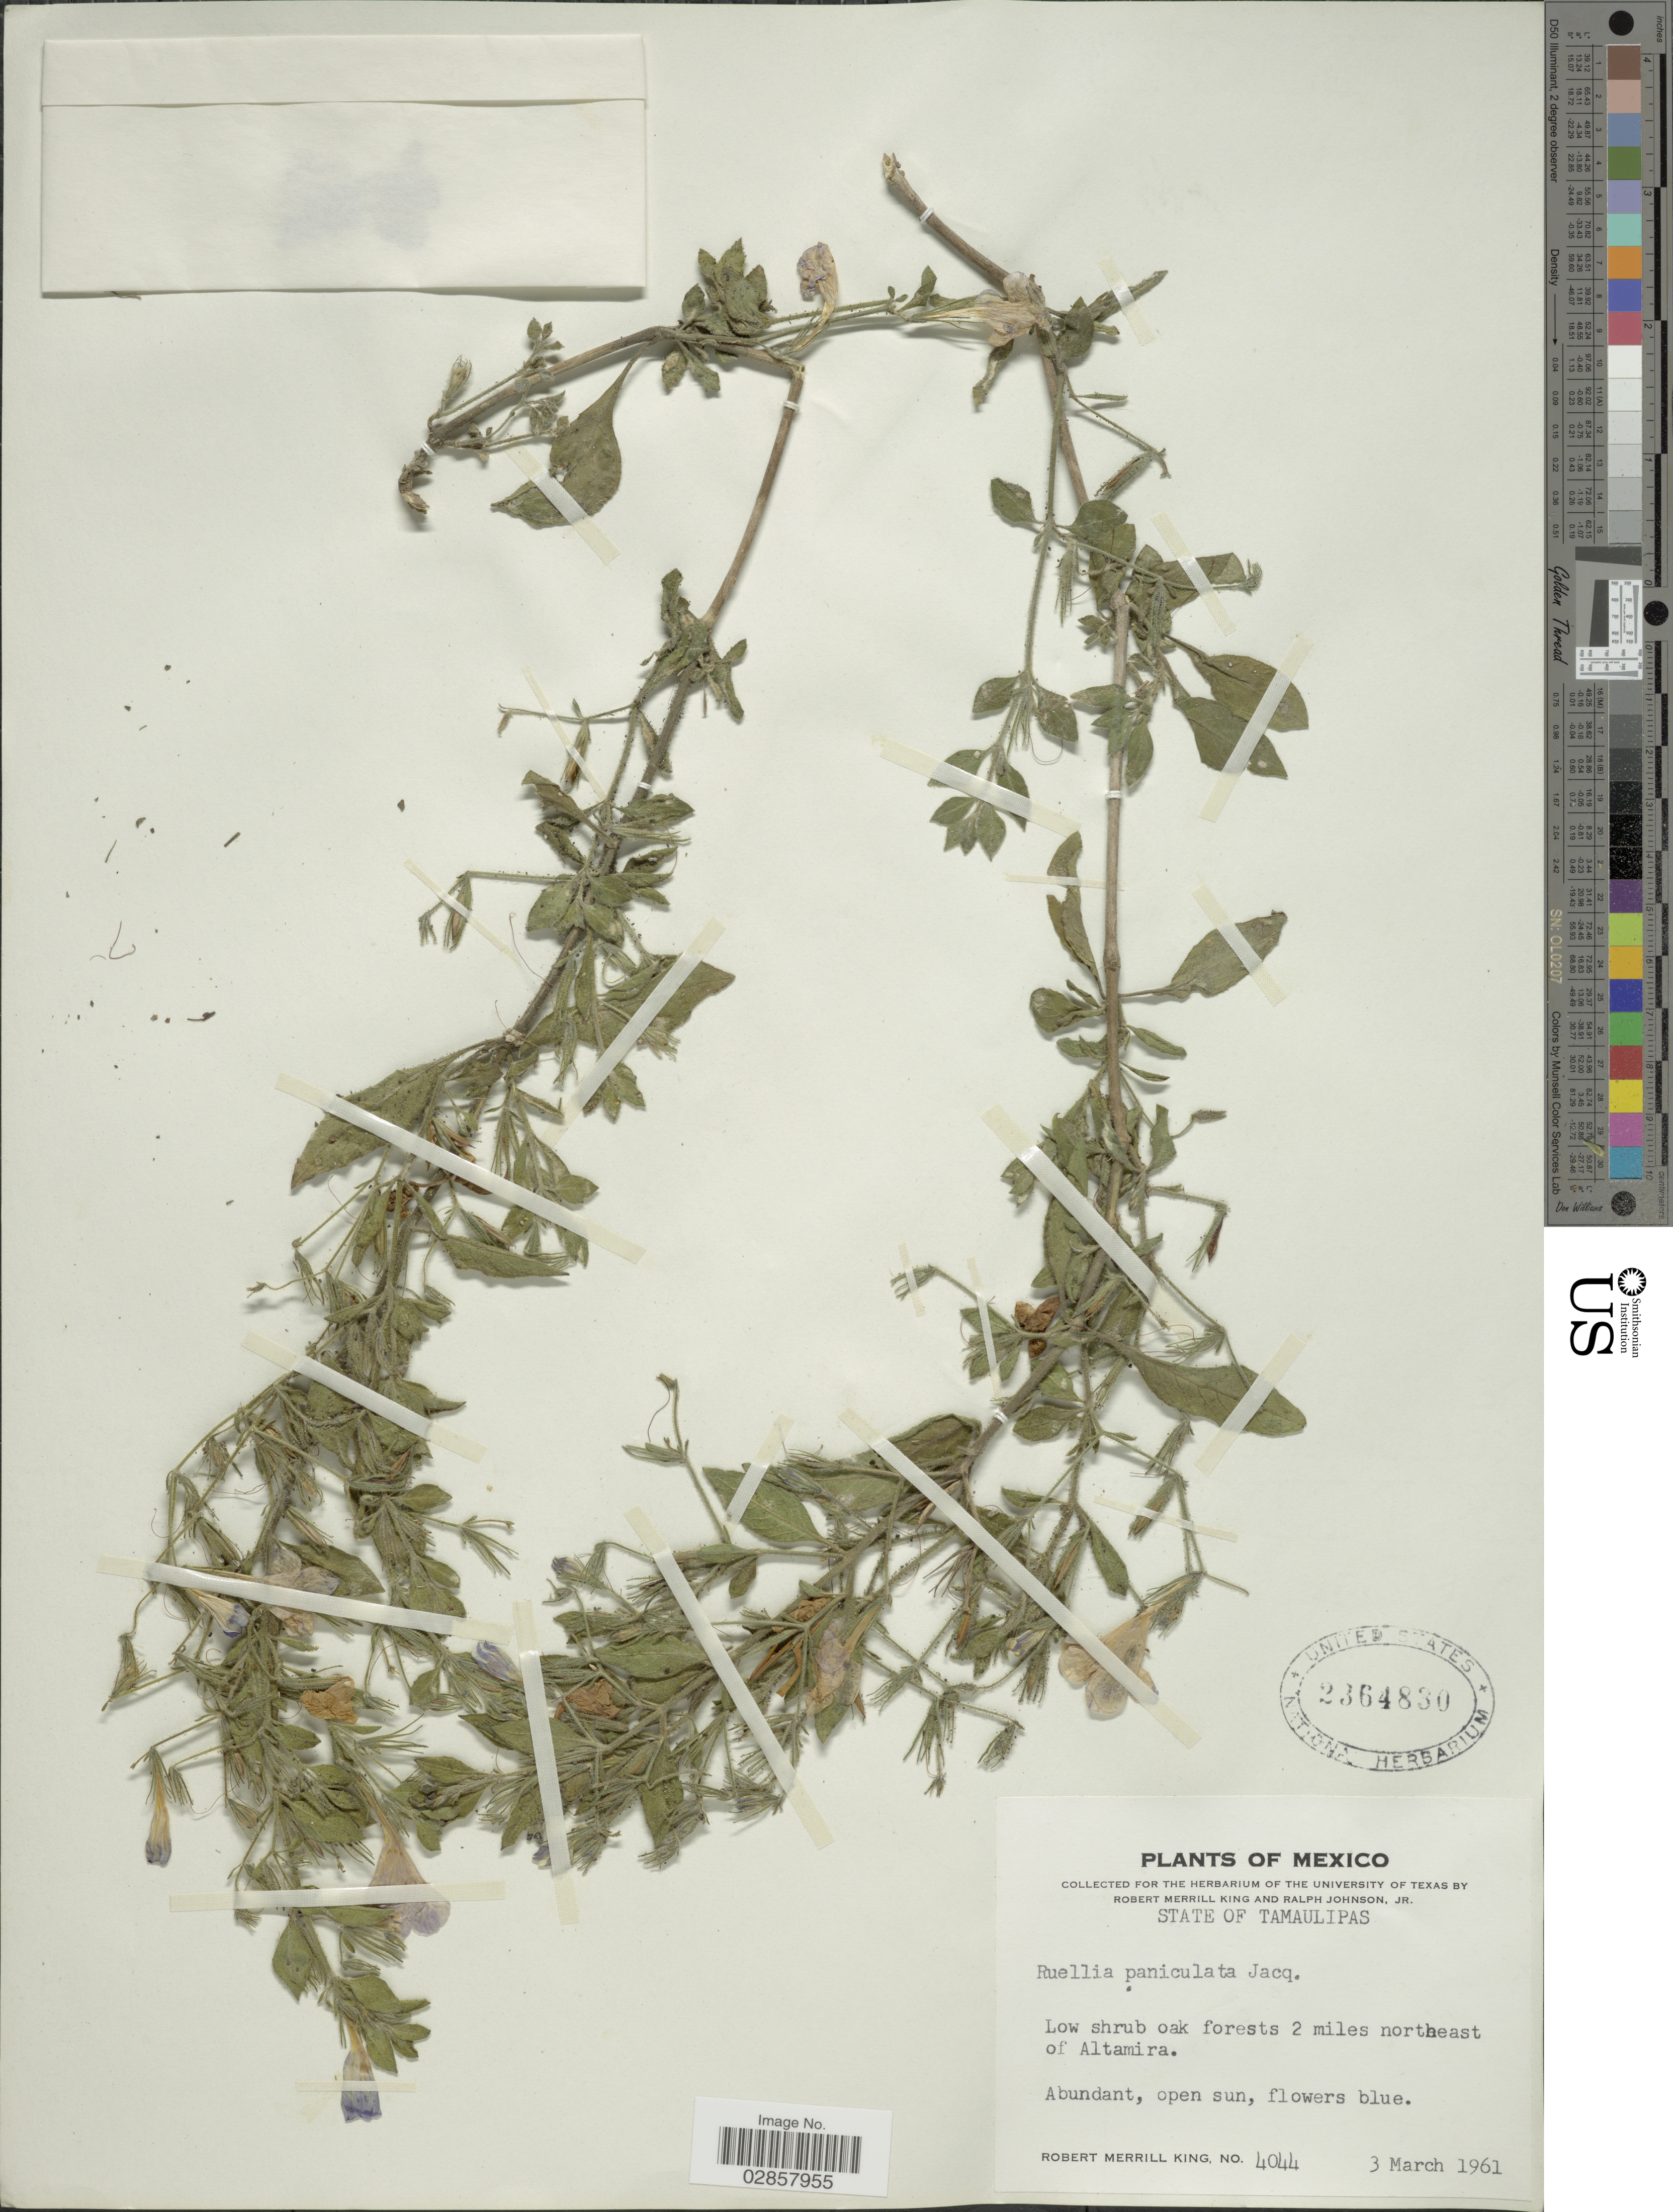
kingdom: Plantae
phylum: Tracheophyta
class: Magnoliopsida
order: Lamiales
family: Acanthaceae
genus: Ruellia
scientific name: Ruellia paniculata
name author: L.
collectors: R. M. King & R. Johnson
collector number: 4044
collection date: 1961-03-03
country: Mexico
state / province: Tamaulipas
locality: Low shrub oak forests 2 miles northeast of Altamira.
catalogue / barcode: US 2364830